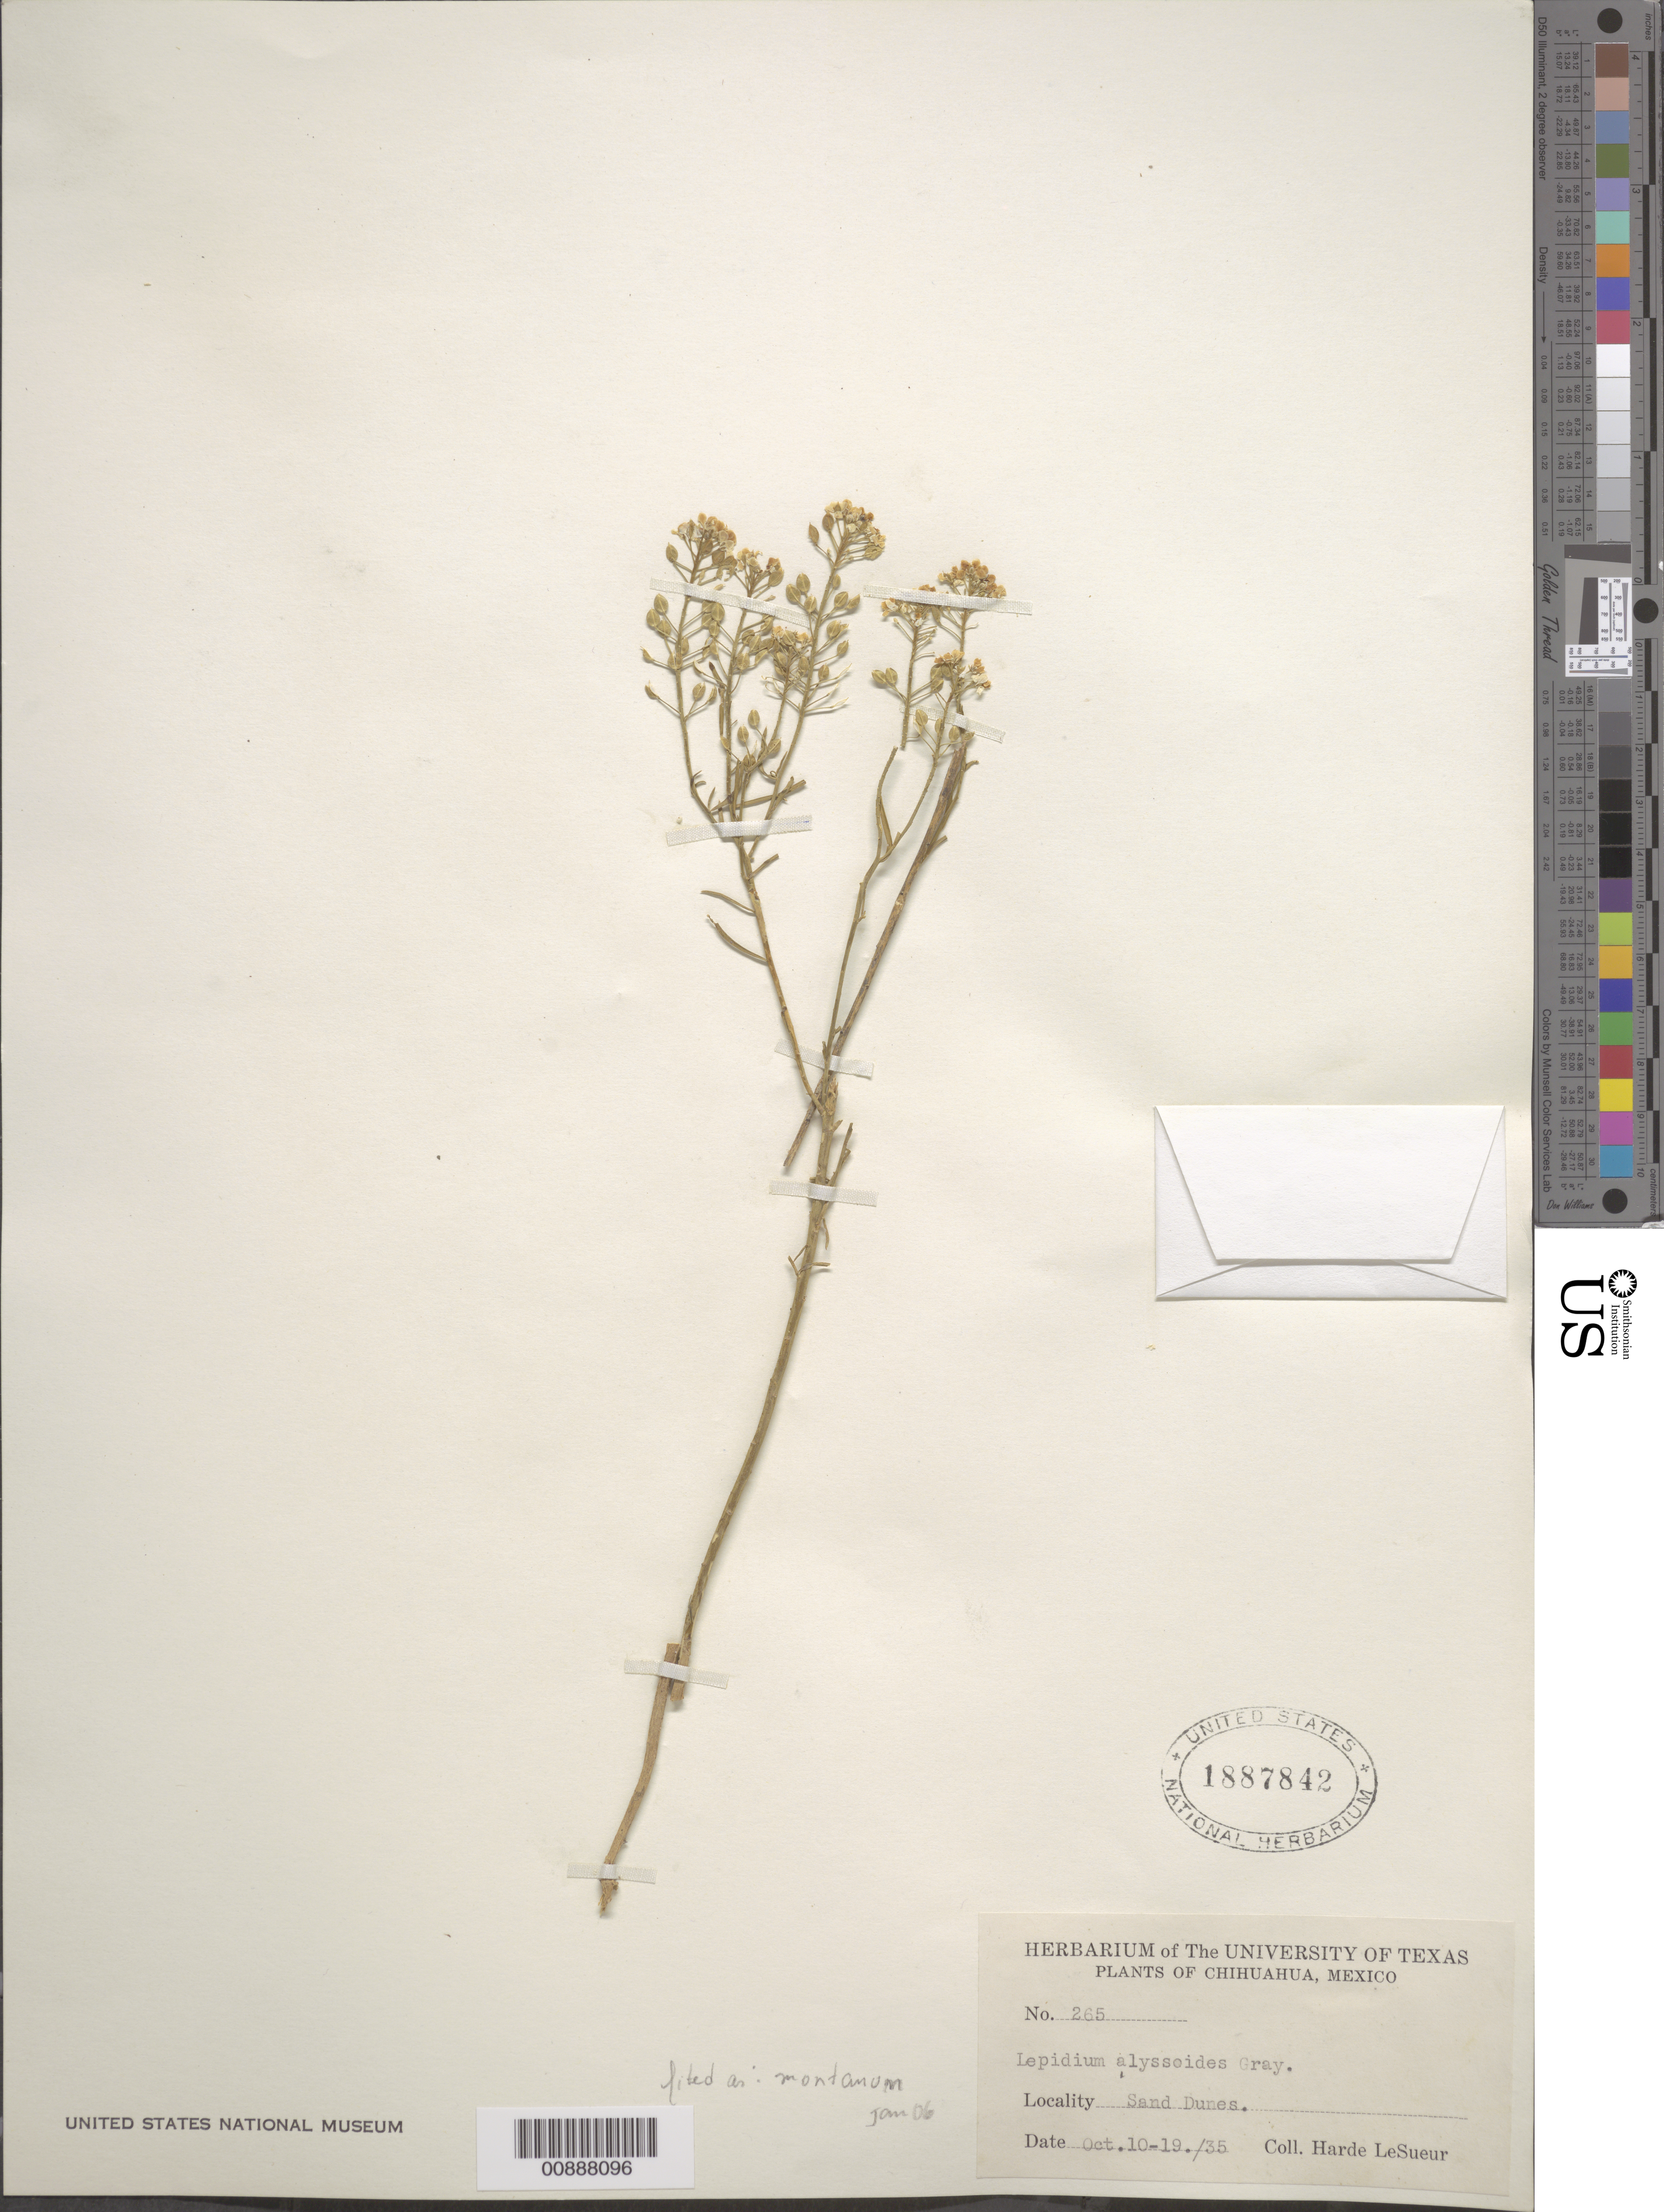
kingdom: Plantae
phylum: Tracheophyta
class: Magnoliopsida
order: Brassicales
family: Brassicaceae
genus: Lepidium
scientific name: Lepidium montanum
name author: Nutt.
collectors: D. H. LeSueur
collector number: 265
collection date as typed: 10 Oct 1935 to 19 Oct 1935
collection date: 1935-10-10/1935-10-19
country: Mexico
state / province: Chihuahua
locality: Chihuahua.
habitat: Sand dunes.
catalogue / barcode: US 1887842